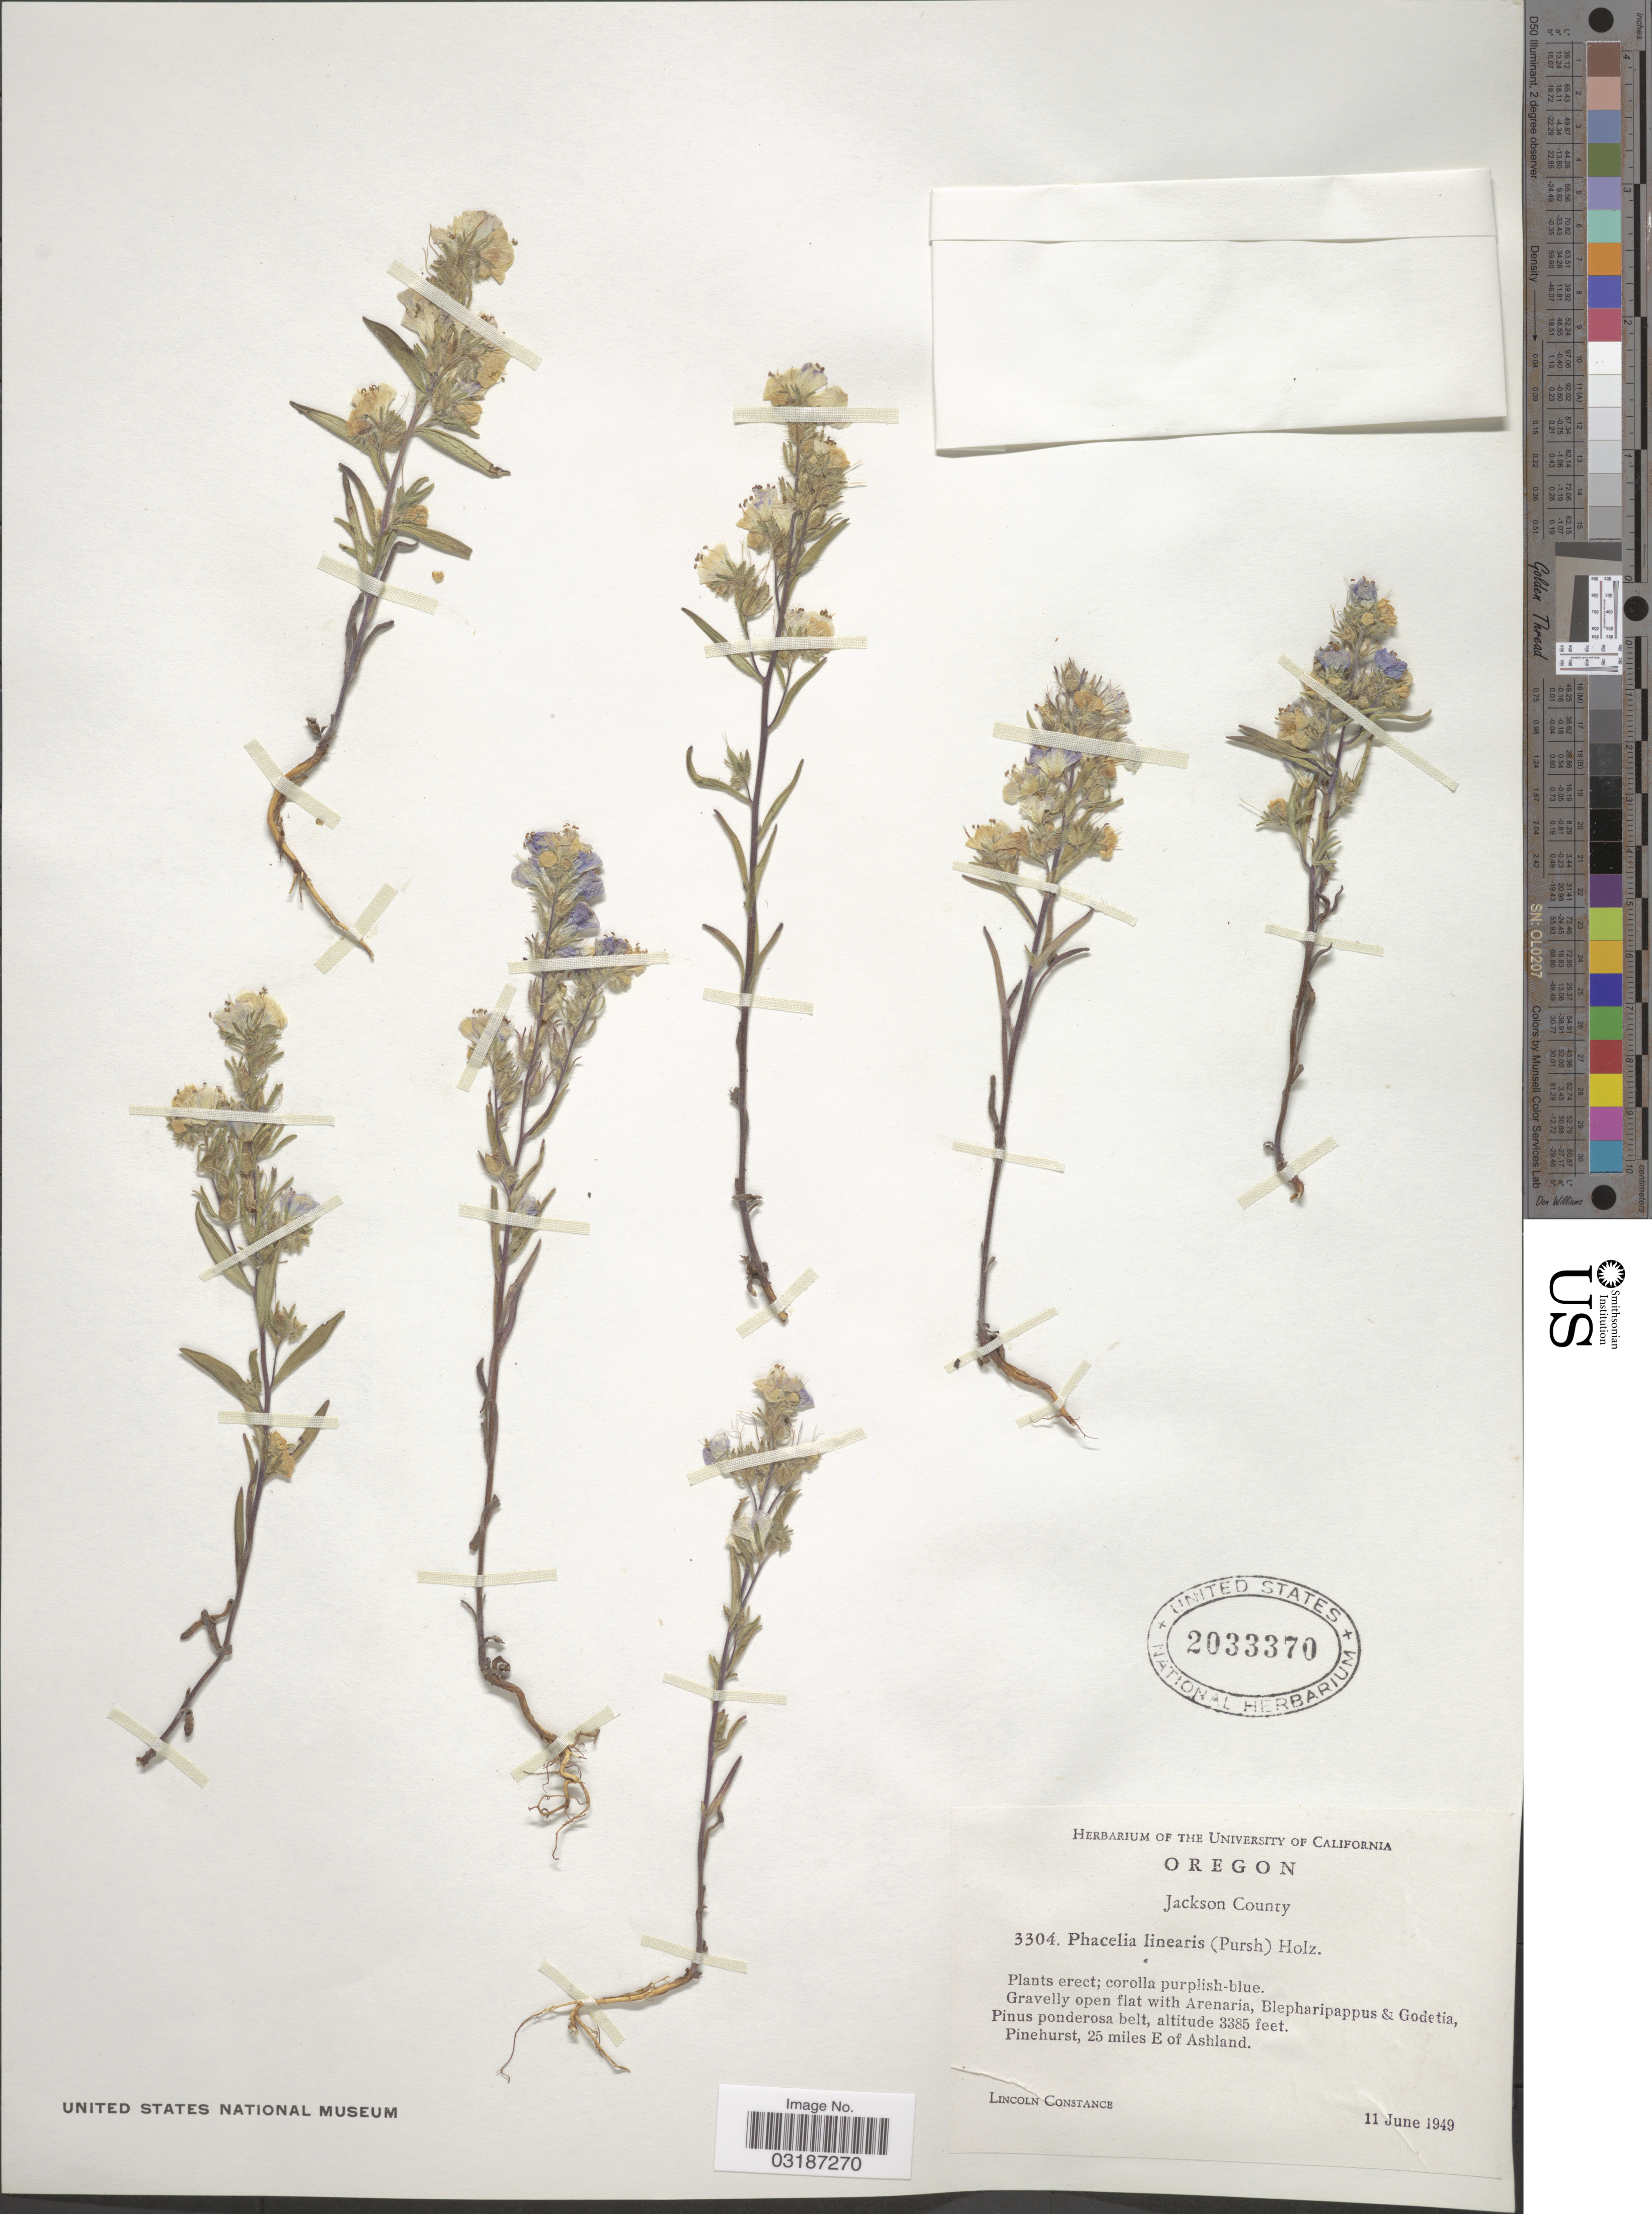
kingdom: Plantae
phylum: Tracheophyta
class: Magnoliopsida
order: Boraginales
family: Hydrophyllaceae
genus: Phacelia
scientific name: Phacelia linearis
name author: (Pursh) Holz.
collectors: L. Constance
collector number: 3304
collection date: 1949-06-11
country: United States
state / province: Oregon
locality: Jackson County. Pinehurst, 25 miles E of Ashland.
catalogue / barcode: US 2033370